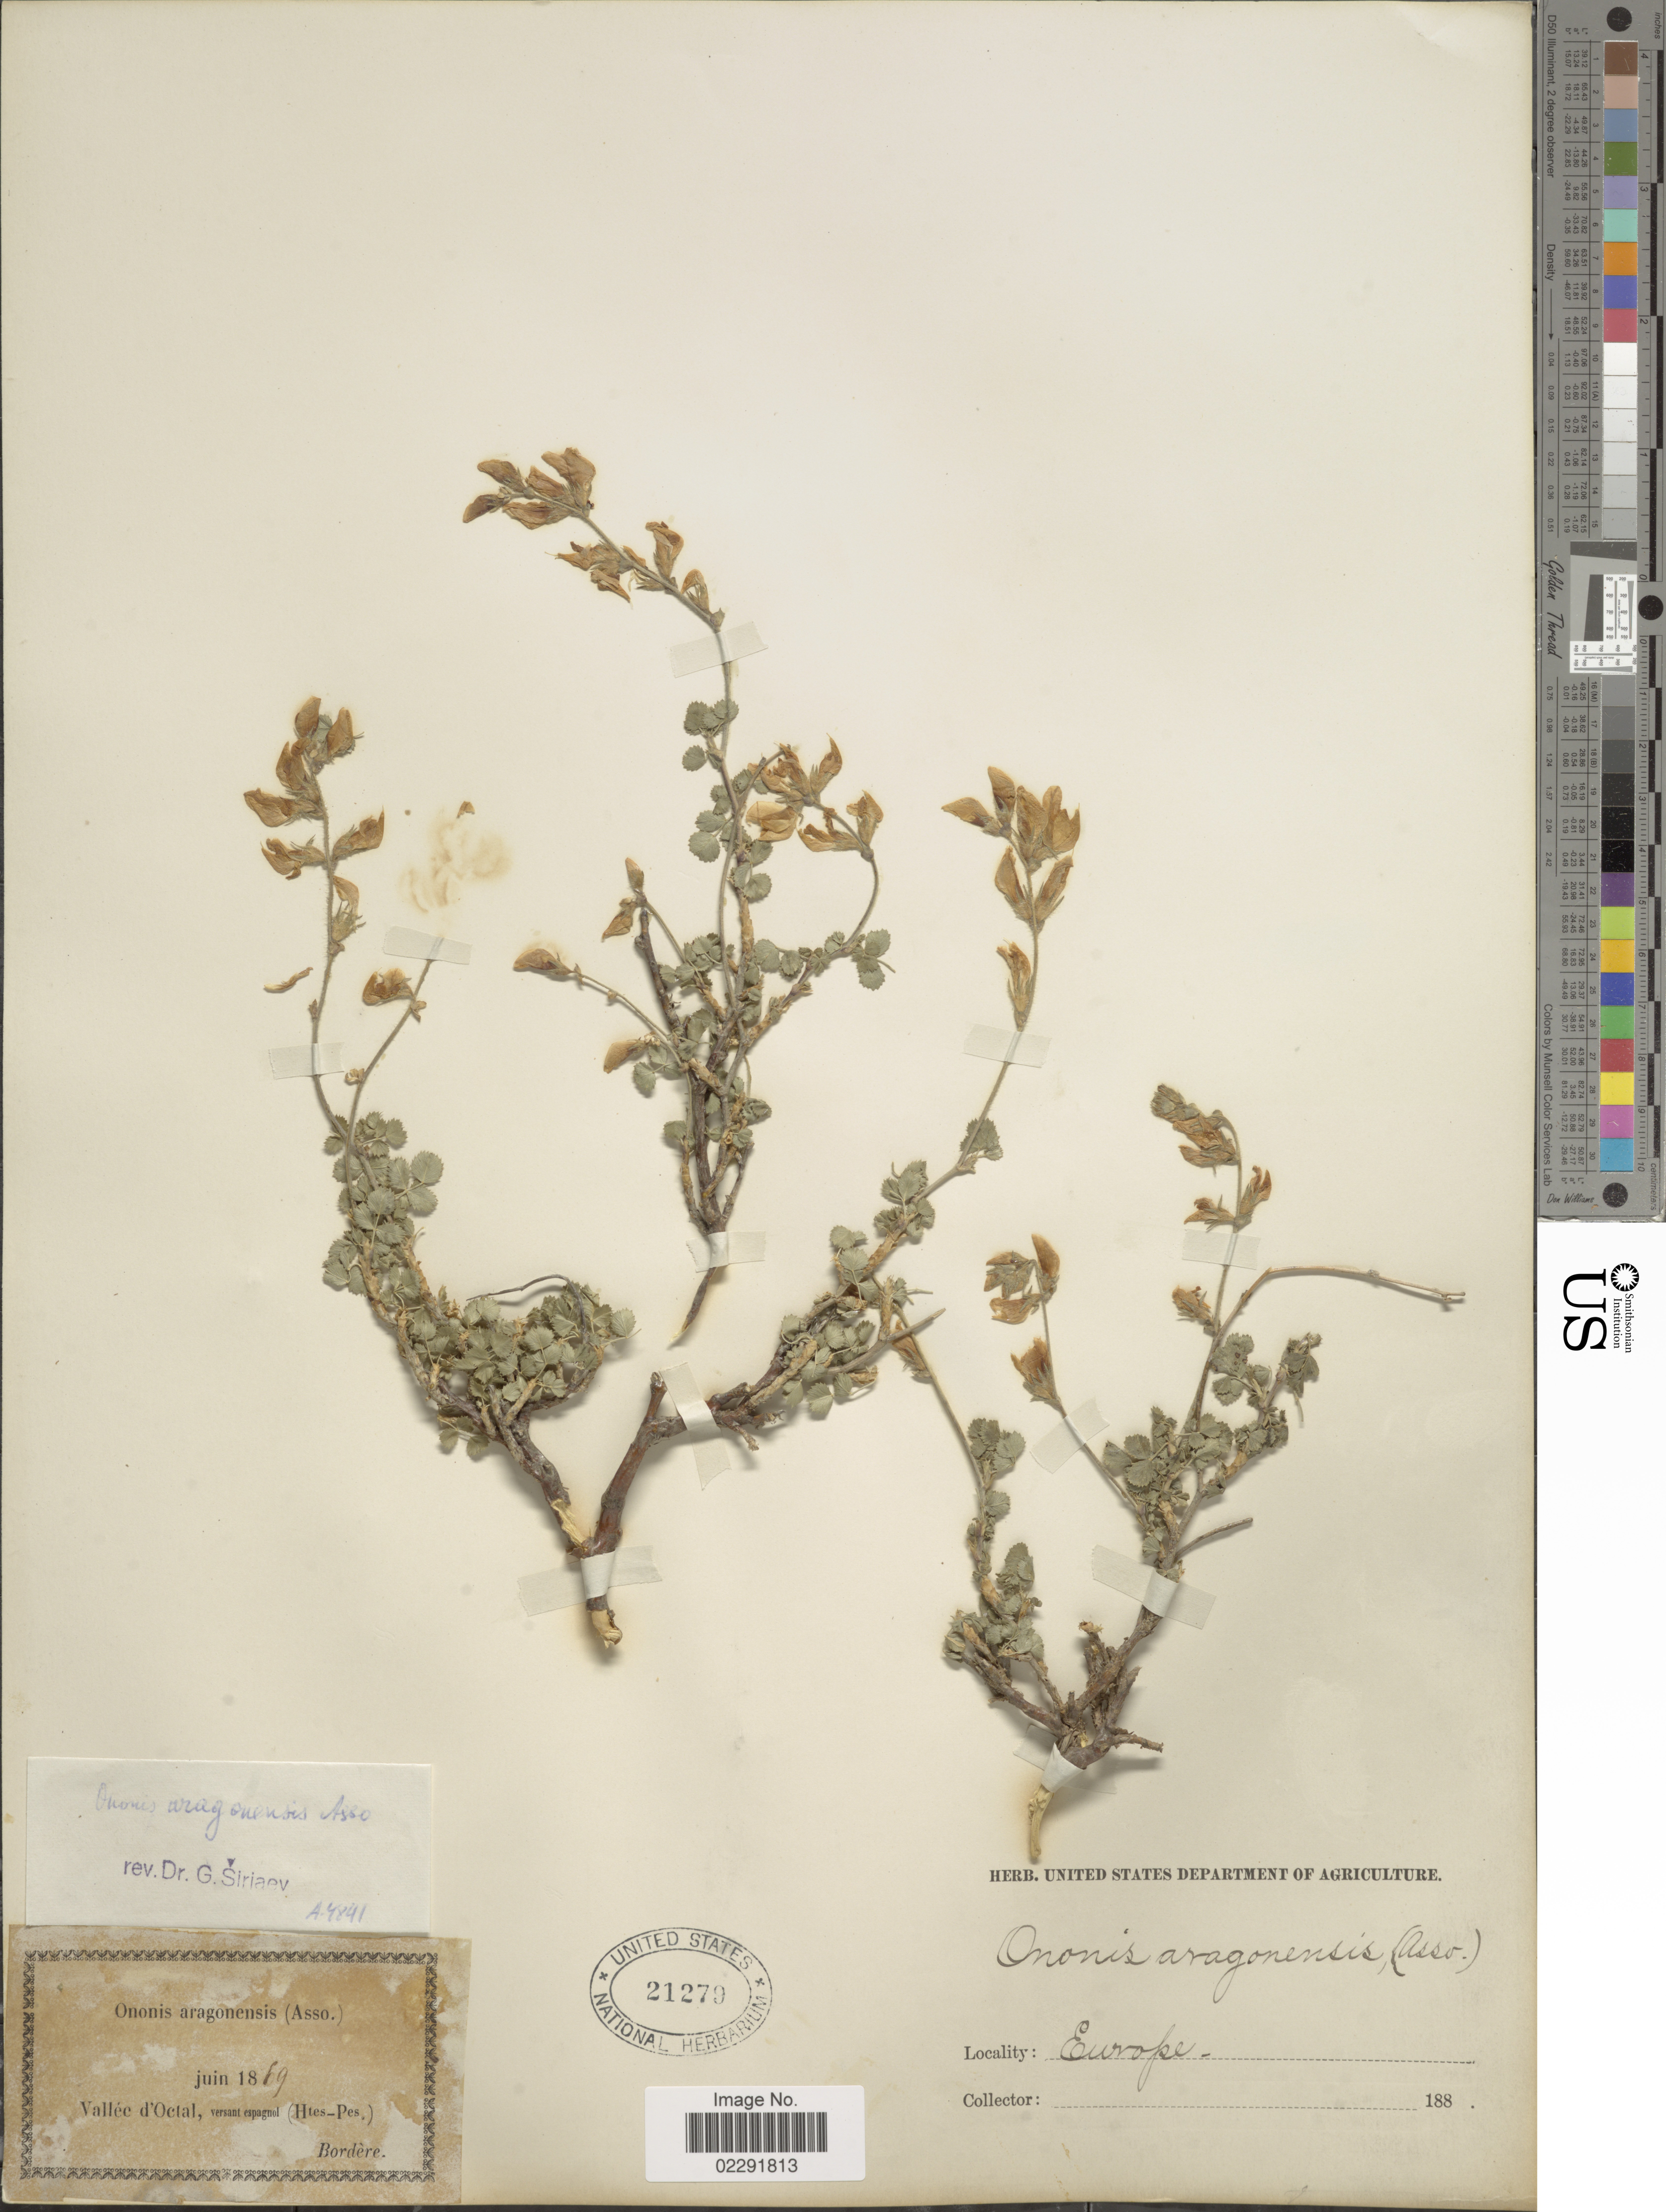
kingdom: Plantae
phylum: Tracheophyta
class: Magnoliopsida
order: Fabales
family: Fabaceae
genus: Ononis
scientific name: Ononis aragonensis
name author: Asso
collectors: -. Bordère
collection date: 1869-06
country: France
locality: Europe, Vallee d'Octal, versant espagnol (Htes-Pes).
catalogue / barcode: US 21279